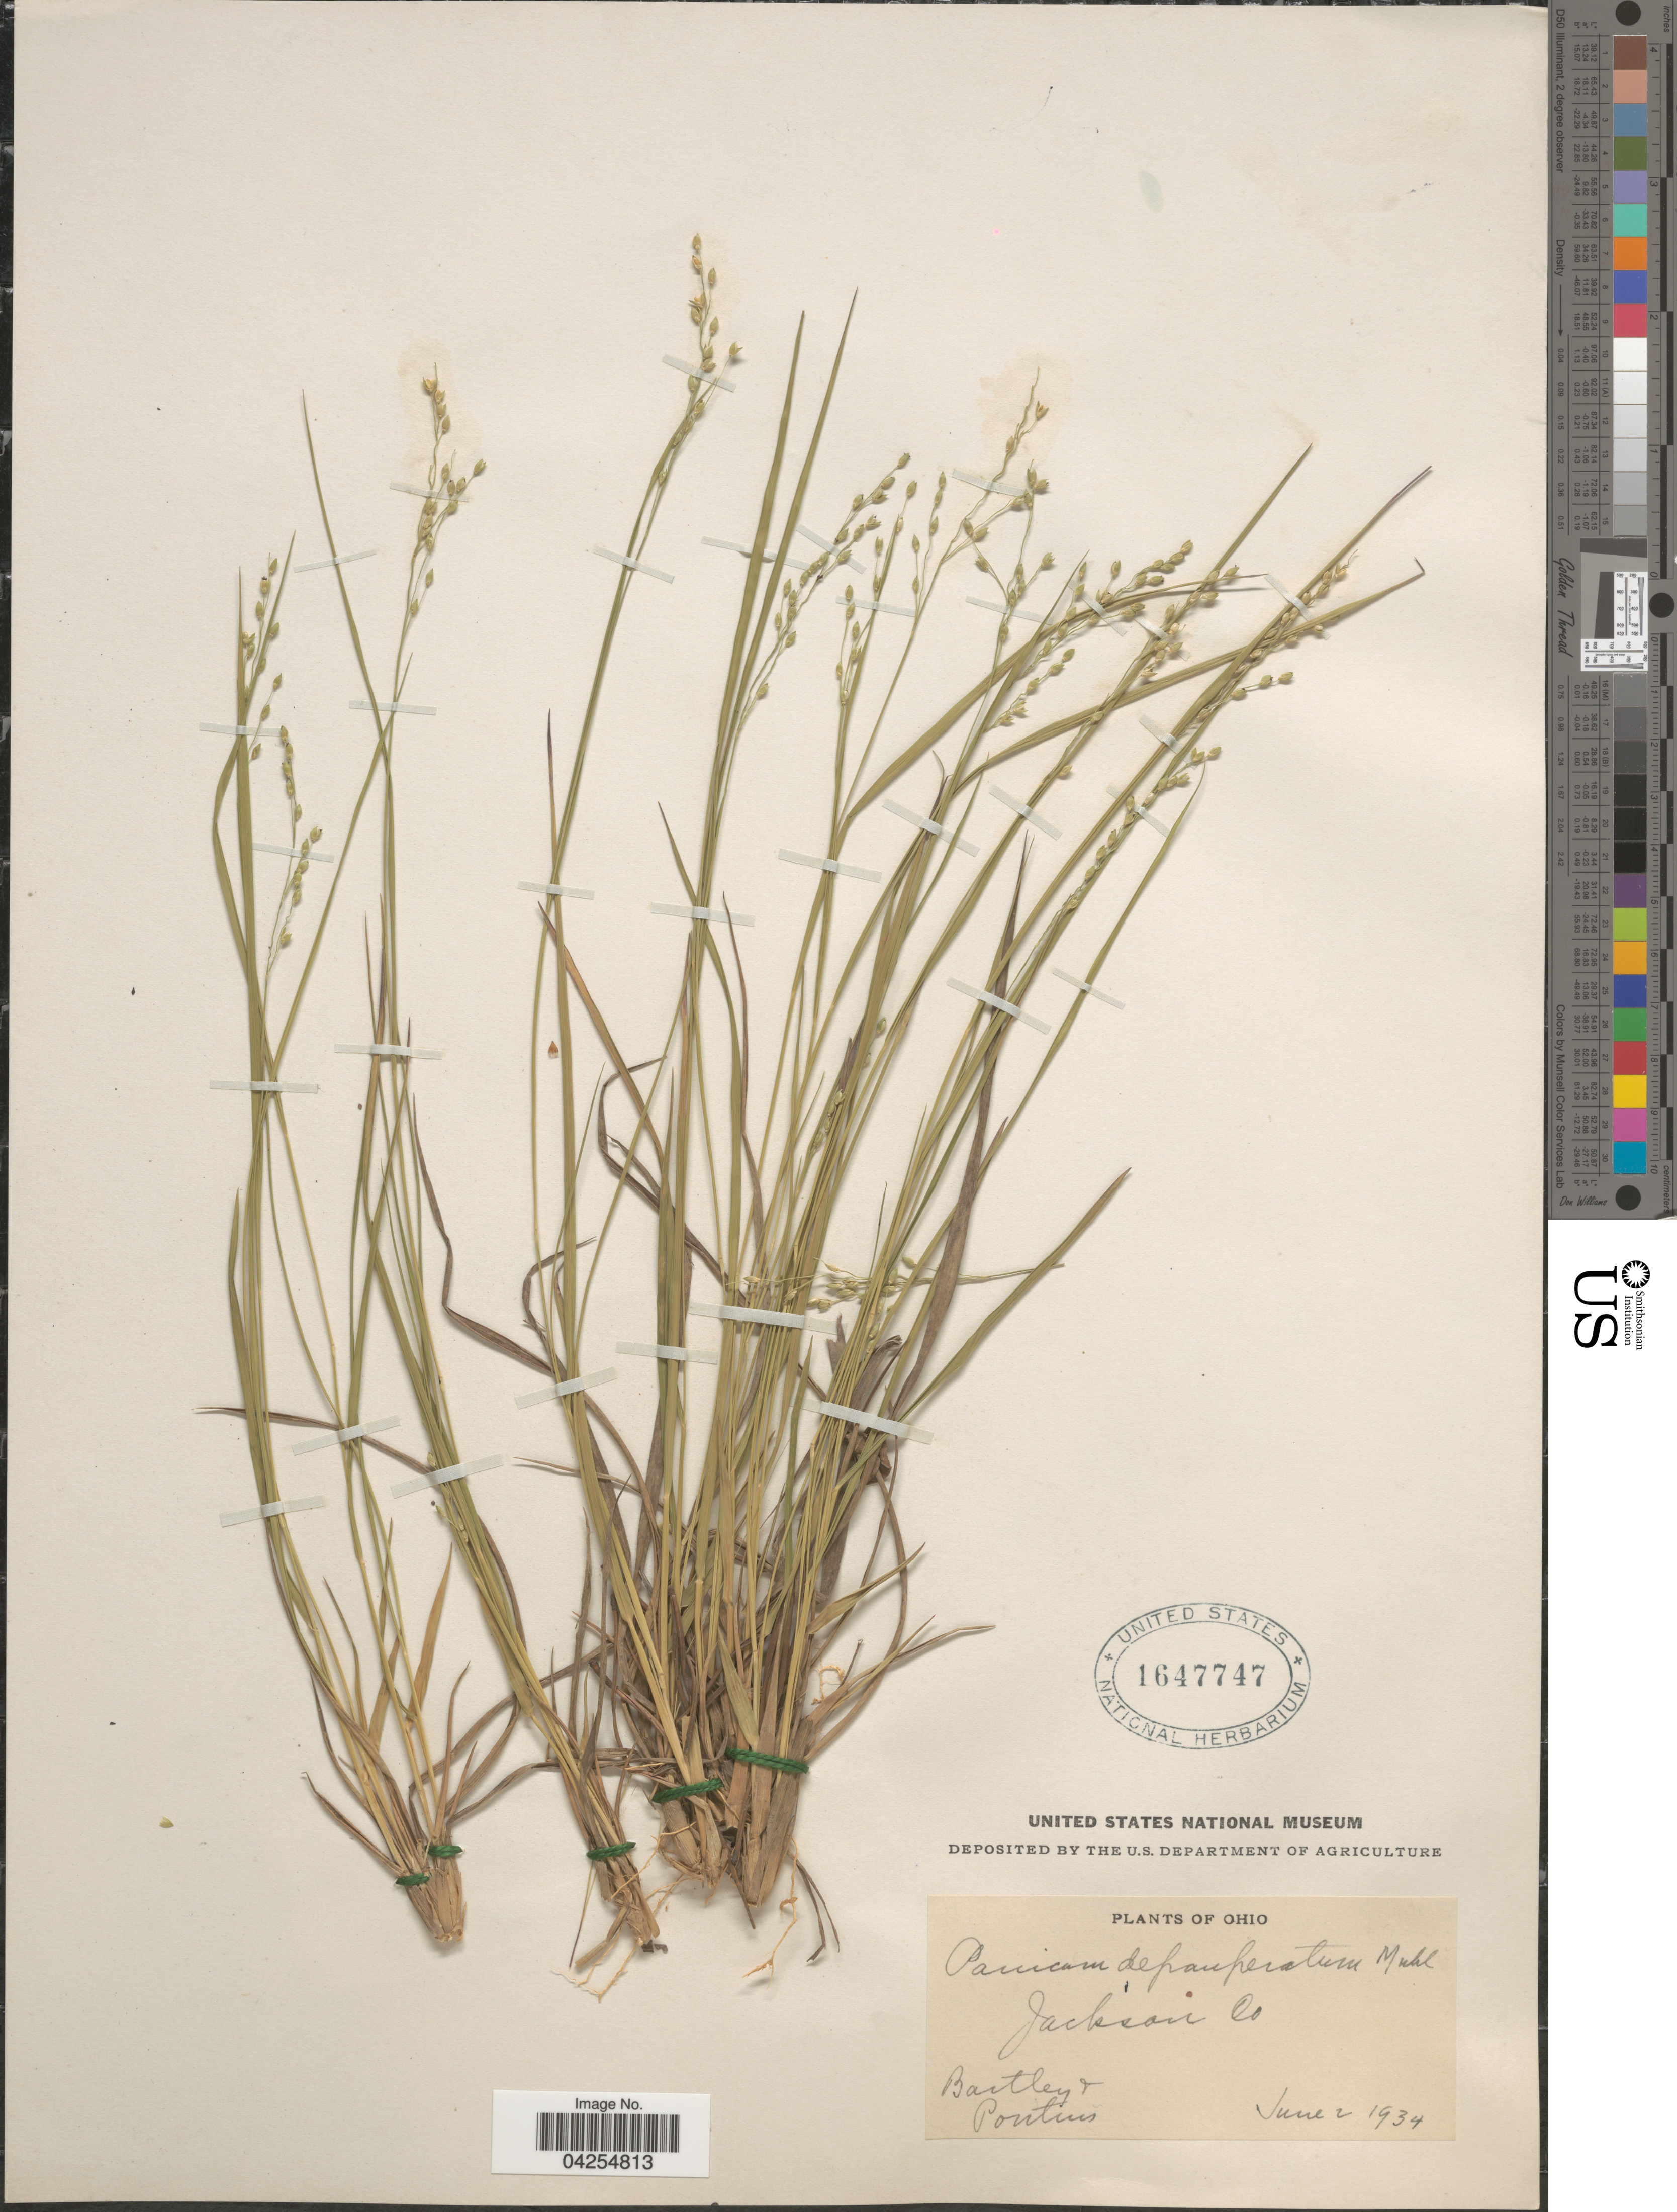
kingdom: Plantae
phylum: Tracheophyta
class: Liliopsida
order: Poales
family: Poaceae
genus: Dichanthelium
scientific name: Dichanthelium depauperatum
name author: (Muhl.) Gould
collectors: -. Bartley & Pontius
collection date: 1934-06-02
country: United States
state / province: Ohio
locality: Jackson Co.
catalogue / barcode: US 1647747